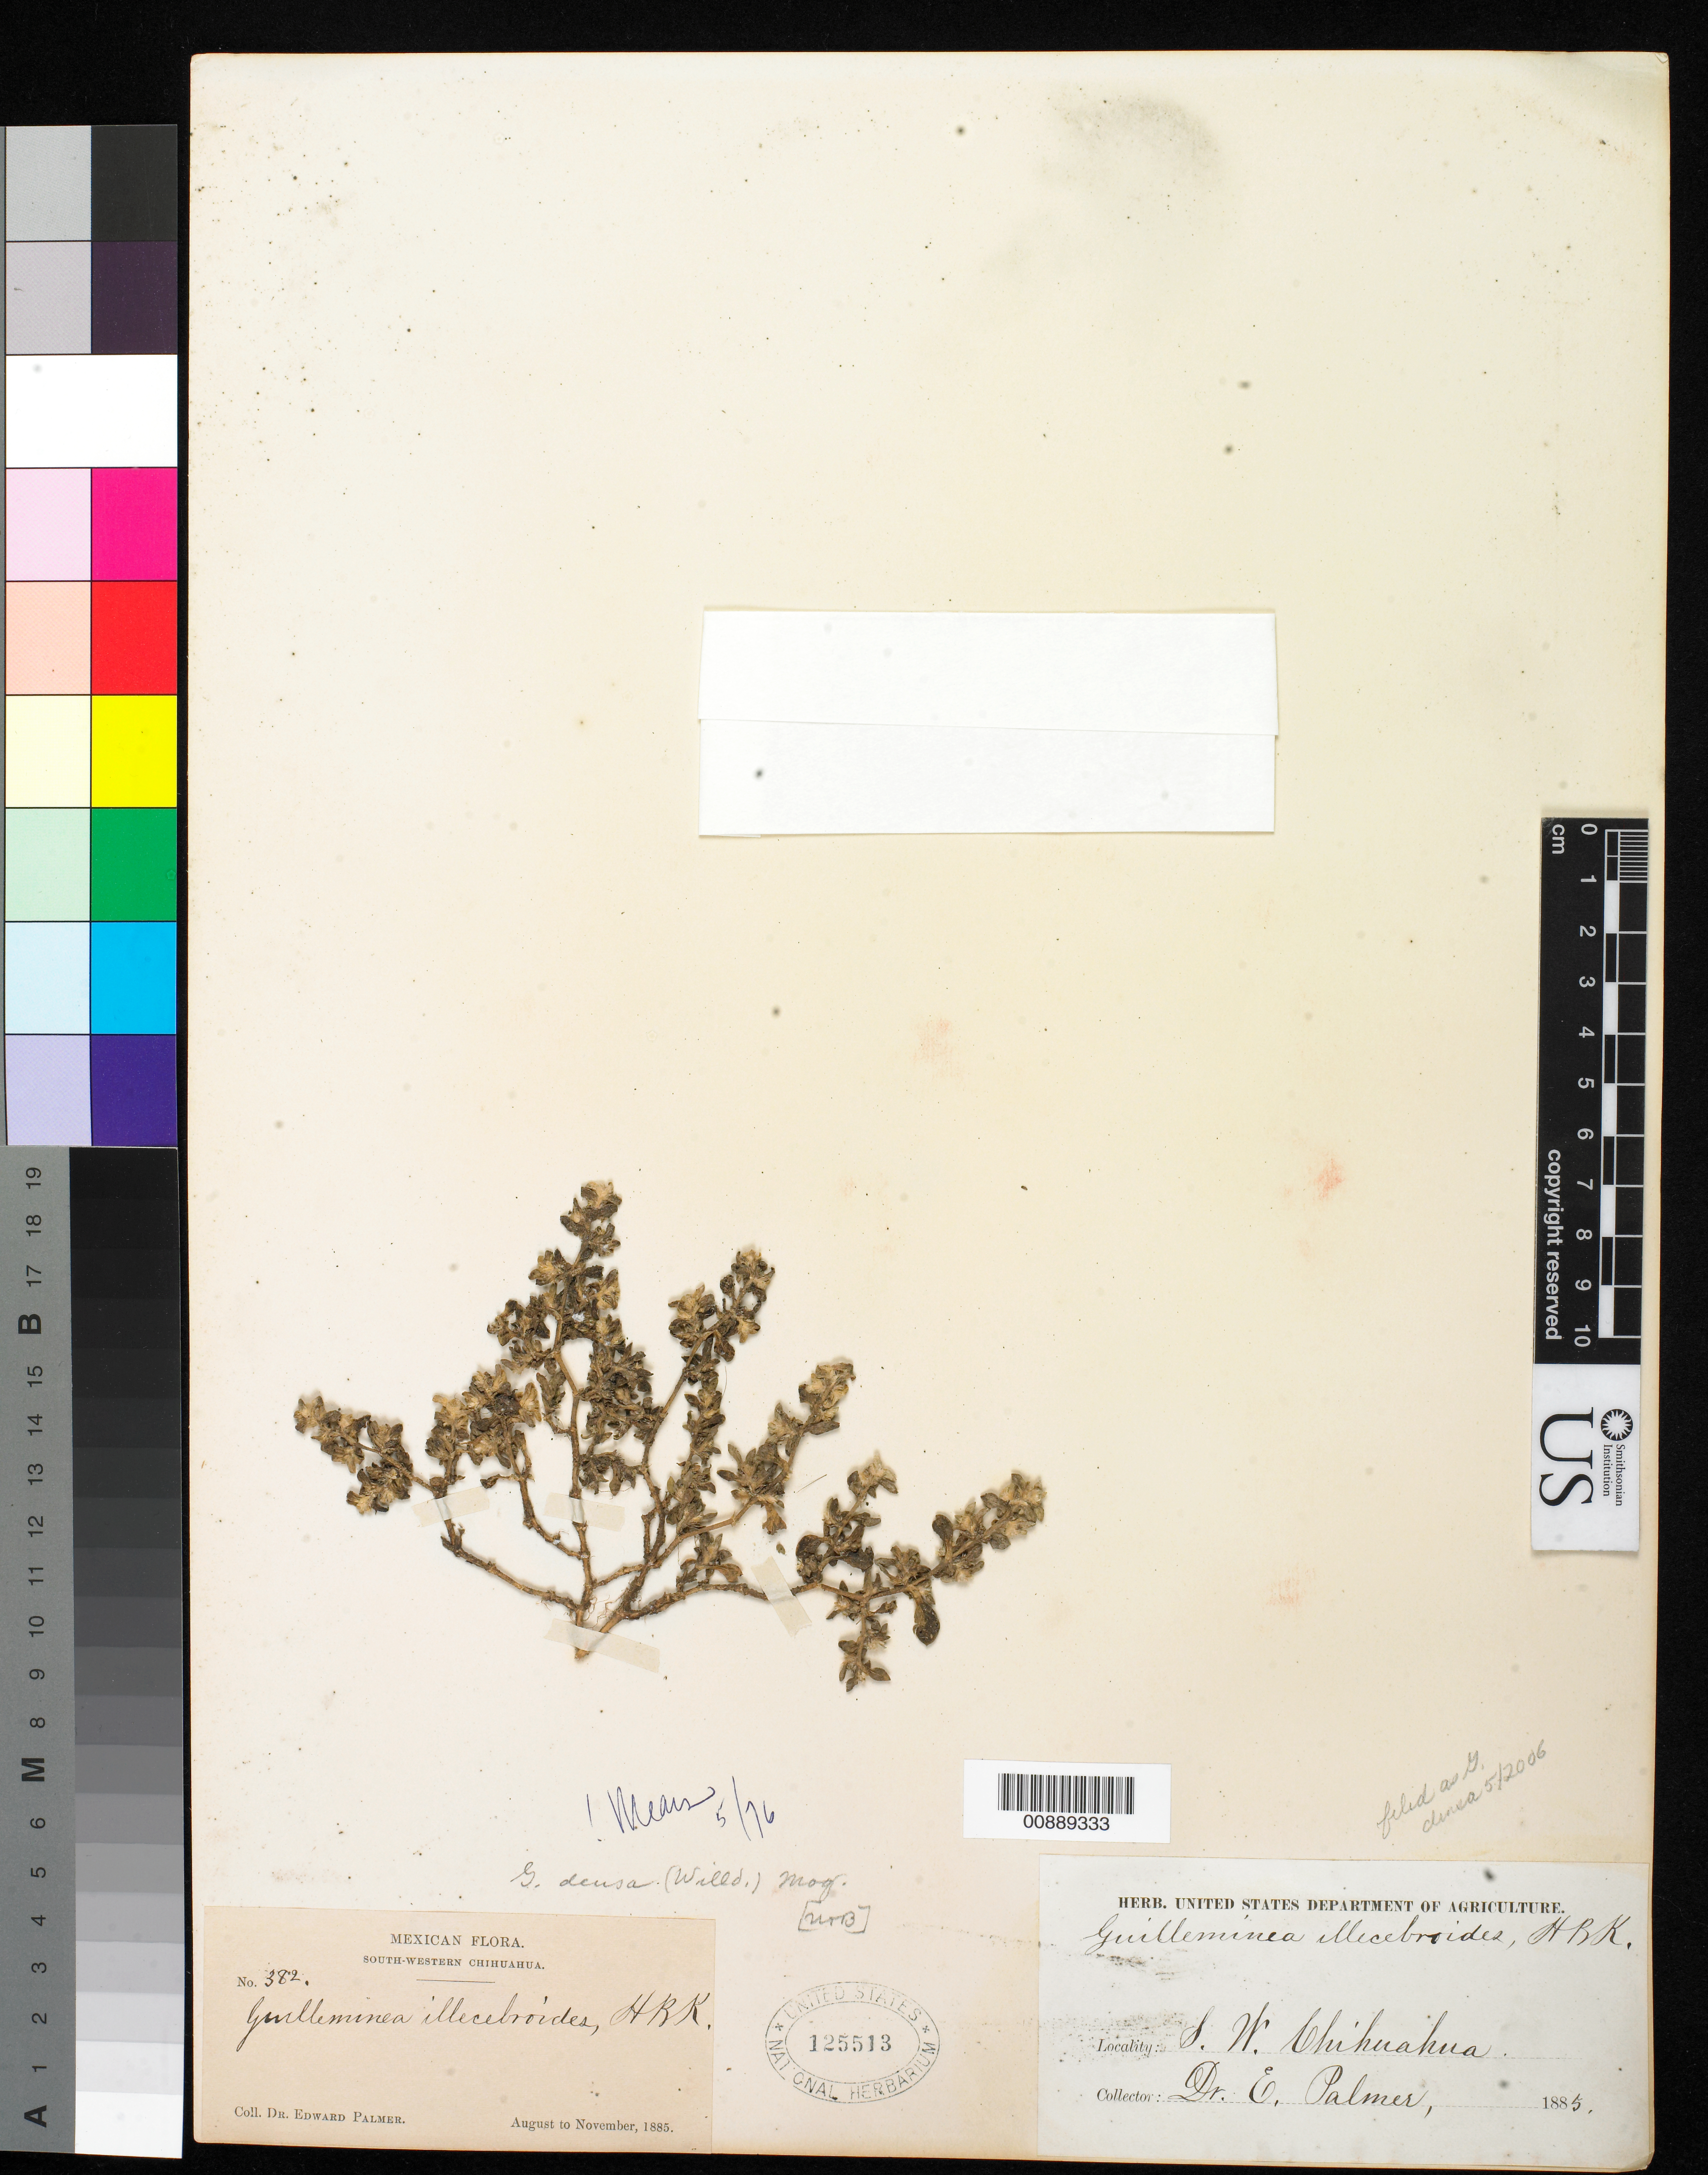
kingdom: Plantae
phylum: Tracheophyta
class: Magnoliopsida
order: Caryophyllales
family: Amaranthaceae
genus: Guilleminea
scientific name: Guilleminea densa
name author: (Humb. & Bonpl. ex Schult.) Moq.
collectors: E. Palmer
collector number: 382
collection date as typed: Aug 1885 to -- Nov 1885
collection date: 1885-08/1885-11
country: Mexico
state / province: Chihuahua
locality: South-Western Chihuahua.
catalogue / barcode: US 125513